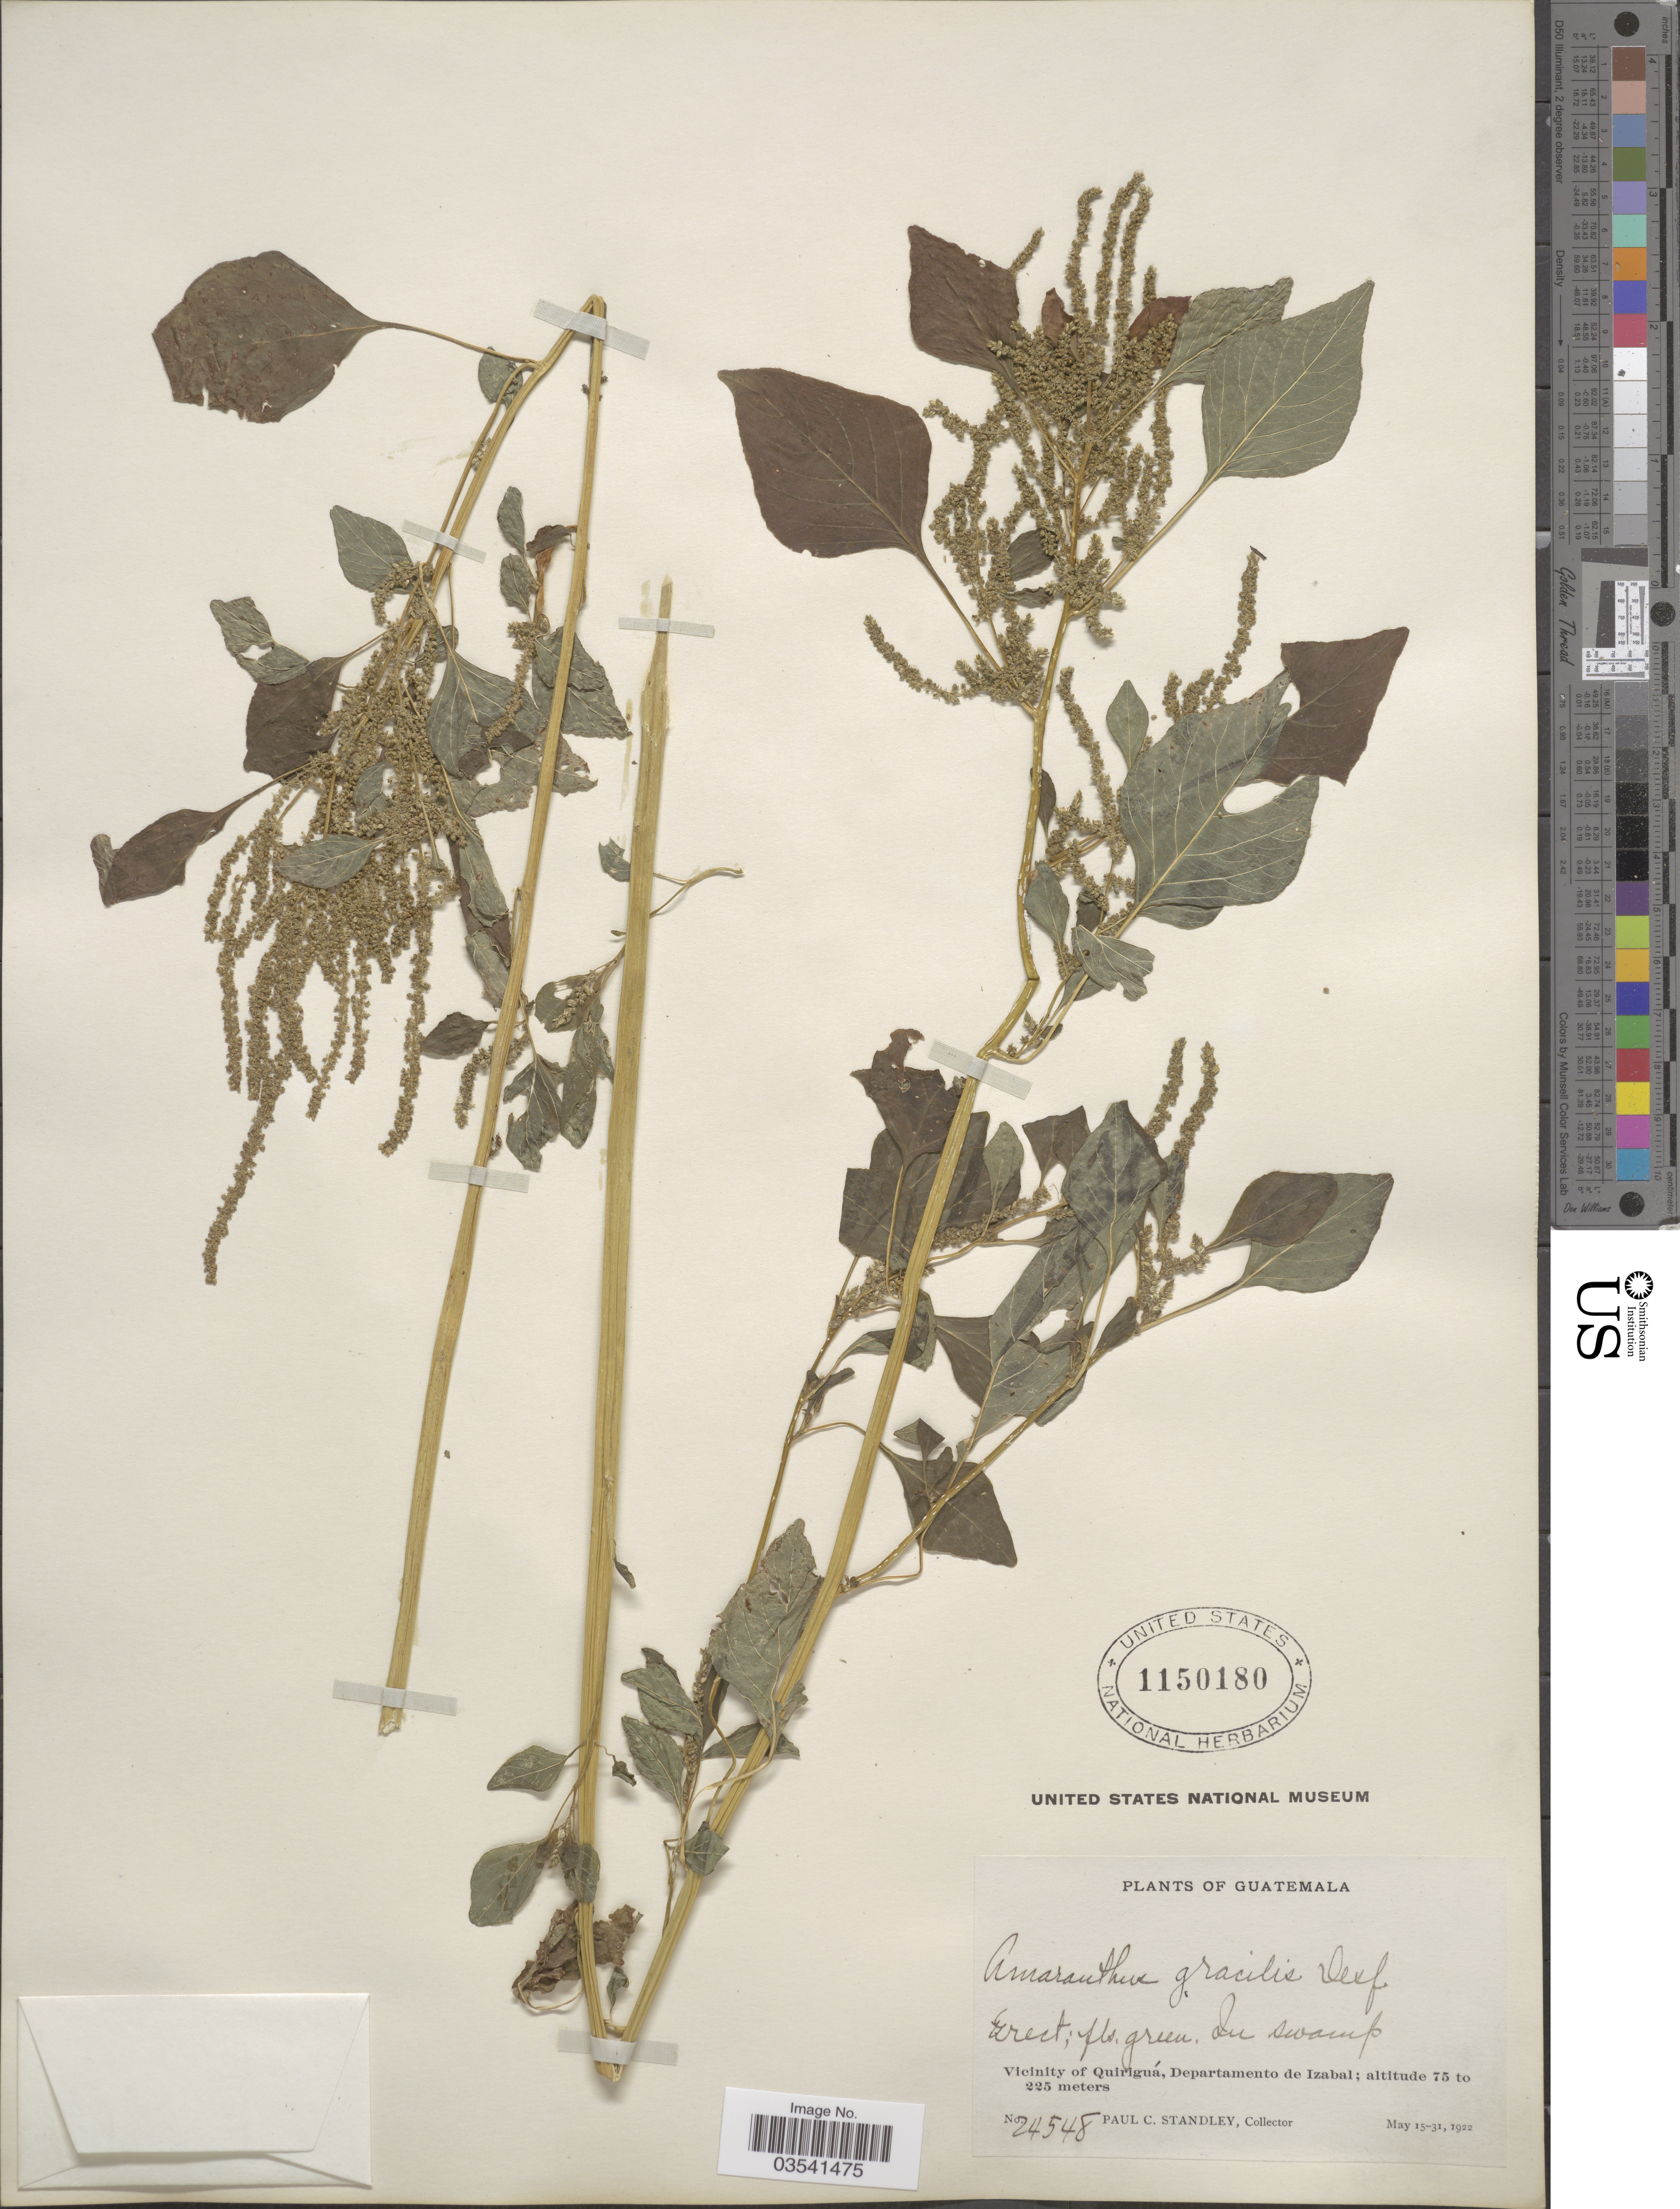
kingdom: Plantae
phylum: Tracheophyta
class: Magnoliopsida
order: Caryophyllales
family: Amaranthaceae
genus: Amaranthus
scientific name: Amaranthus gracilis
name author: Desf. ex Poir.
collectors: P. C. Standley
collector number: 24548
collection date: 1922-05-15/1922-05-31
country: Guatemala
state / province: Izabal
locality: Vicinity of Quiriguá, Departamento de Izabal.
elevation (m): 75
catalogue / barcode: US 1150180